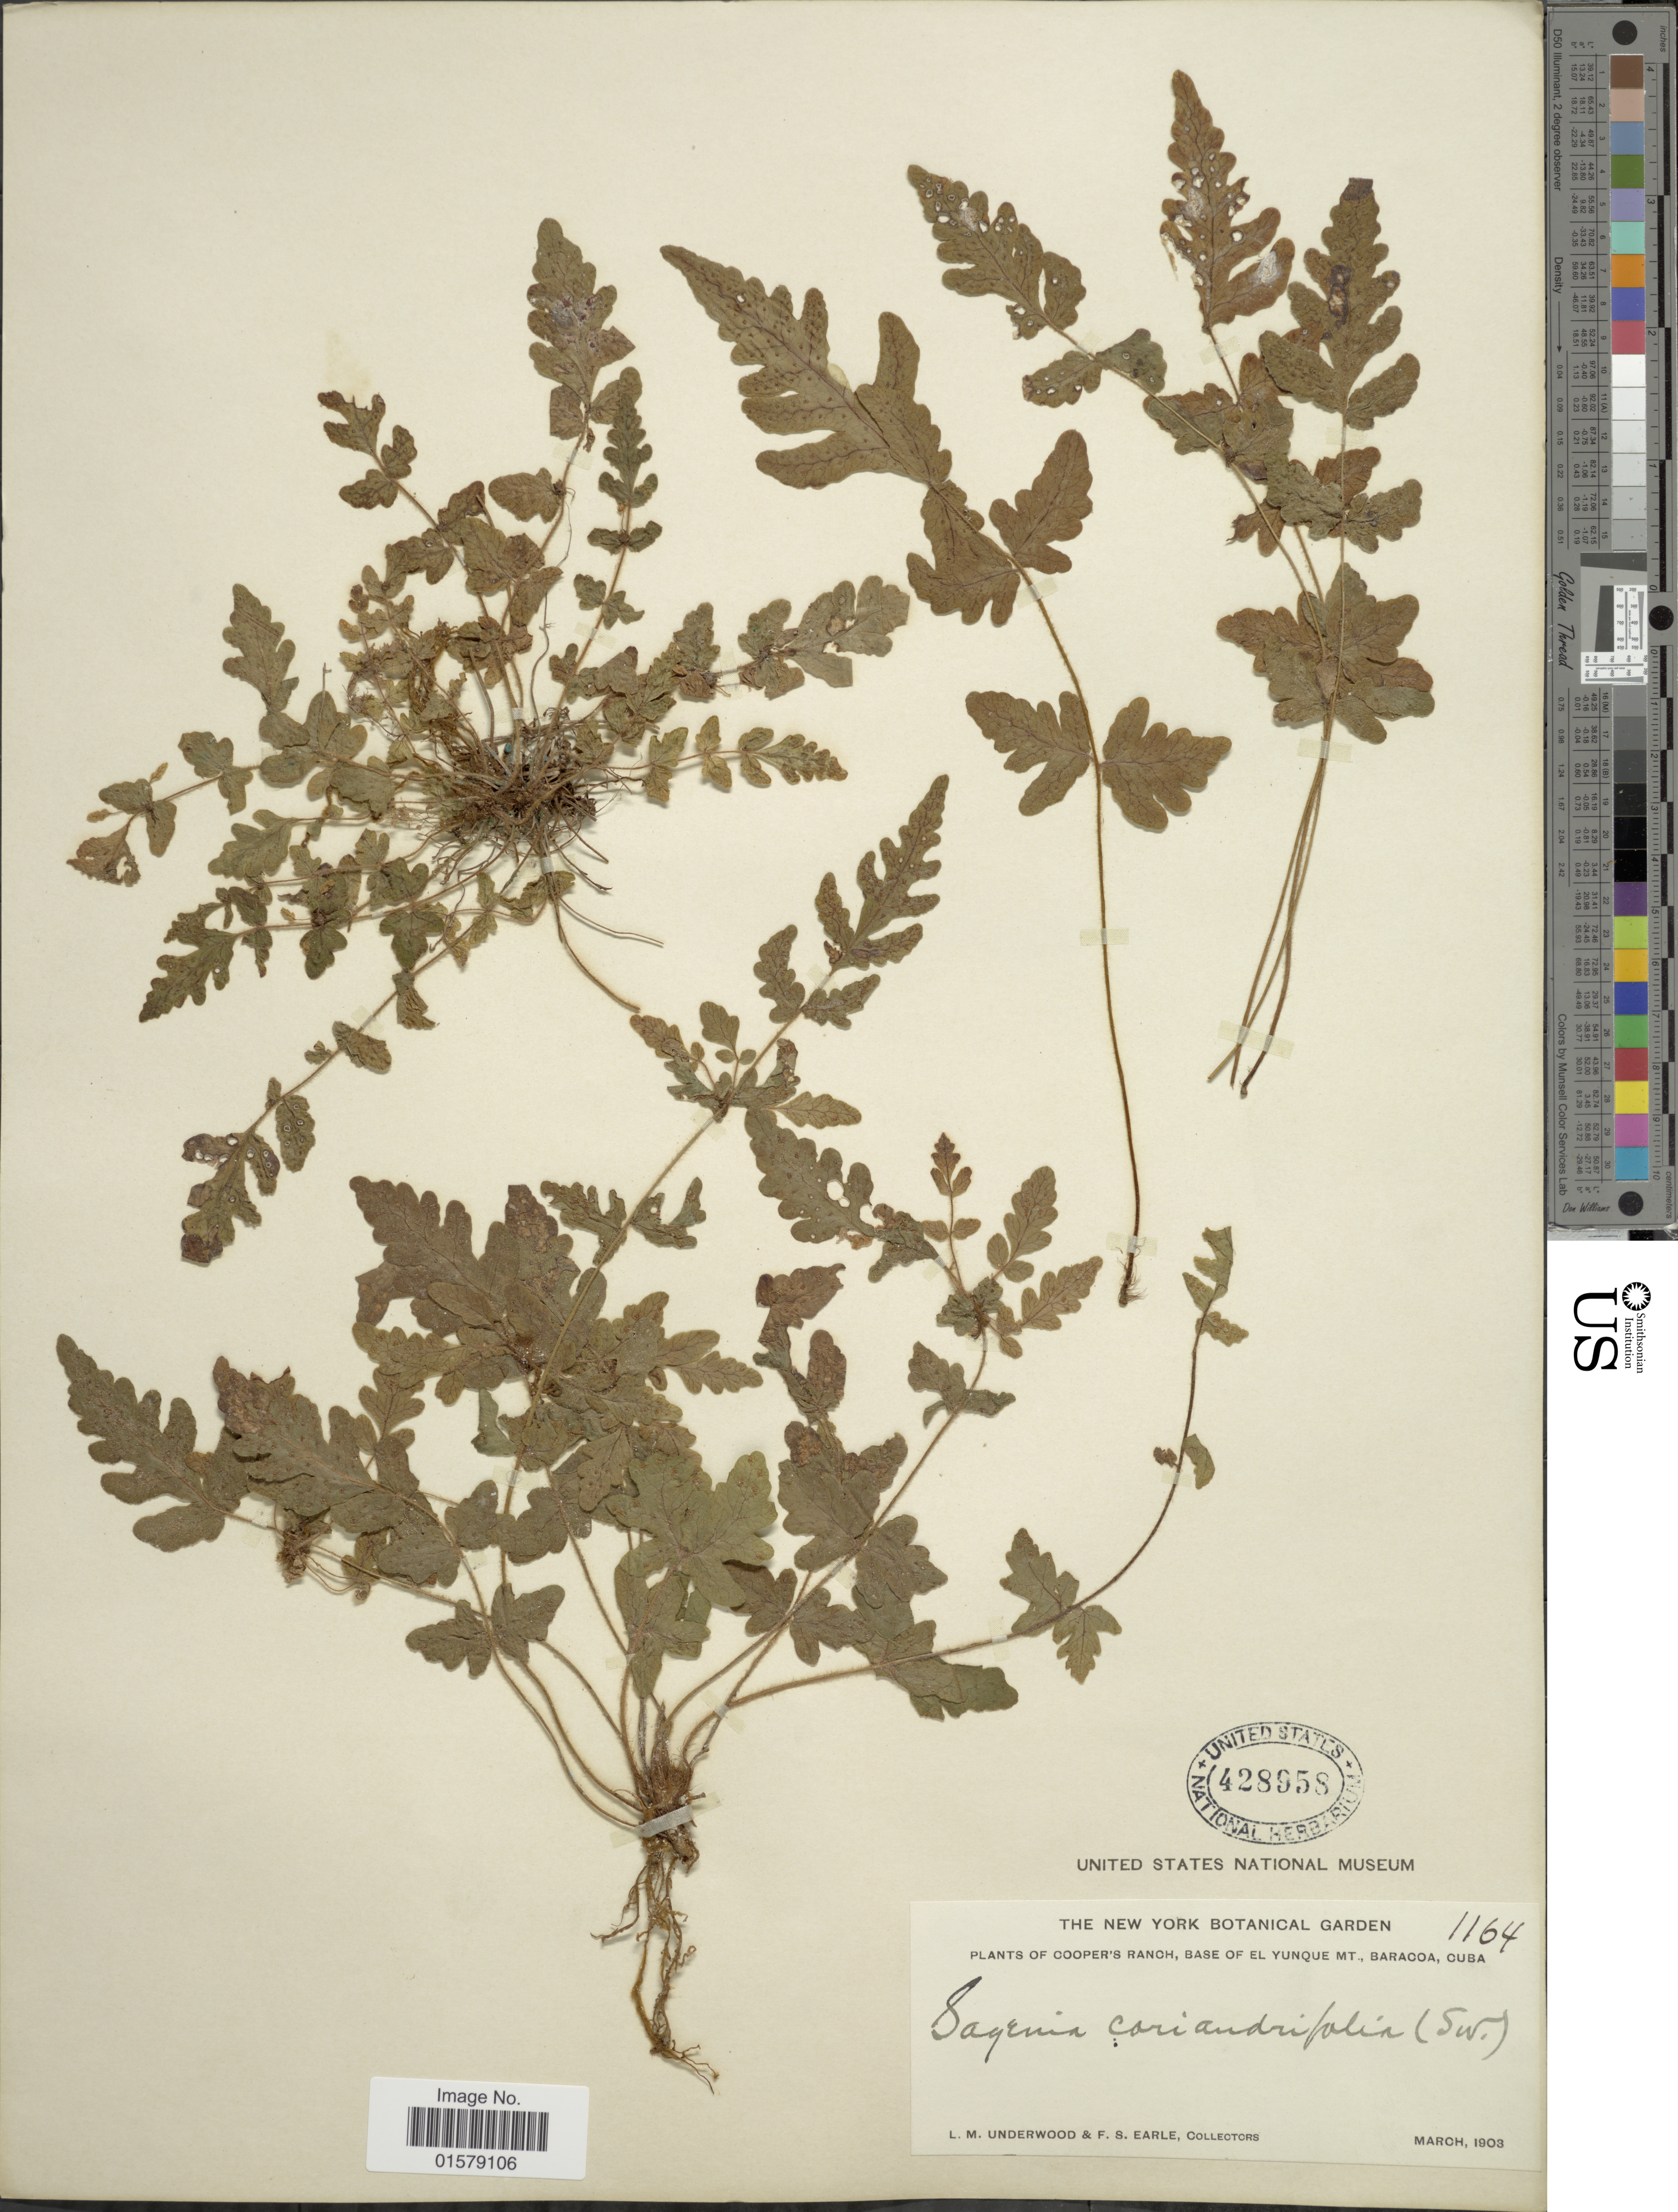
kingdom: Plantae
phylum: Tracheophyta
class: Polypodiopsida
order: Polypodiales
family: Tectariaceae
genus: Tectaria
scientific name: Tectaria coriandrifolia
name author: Underw.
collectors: L. M. Underwood & F. S. Earle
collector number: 1164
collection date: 1903-03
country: Cuba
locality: Copper's Ranch, Base of El Yunque Mt., Baracoa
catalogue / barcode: US 428958